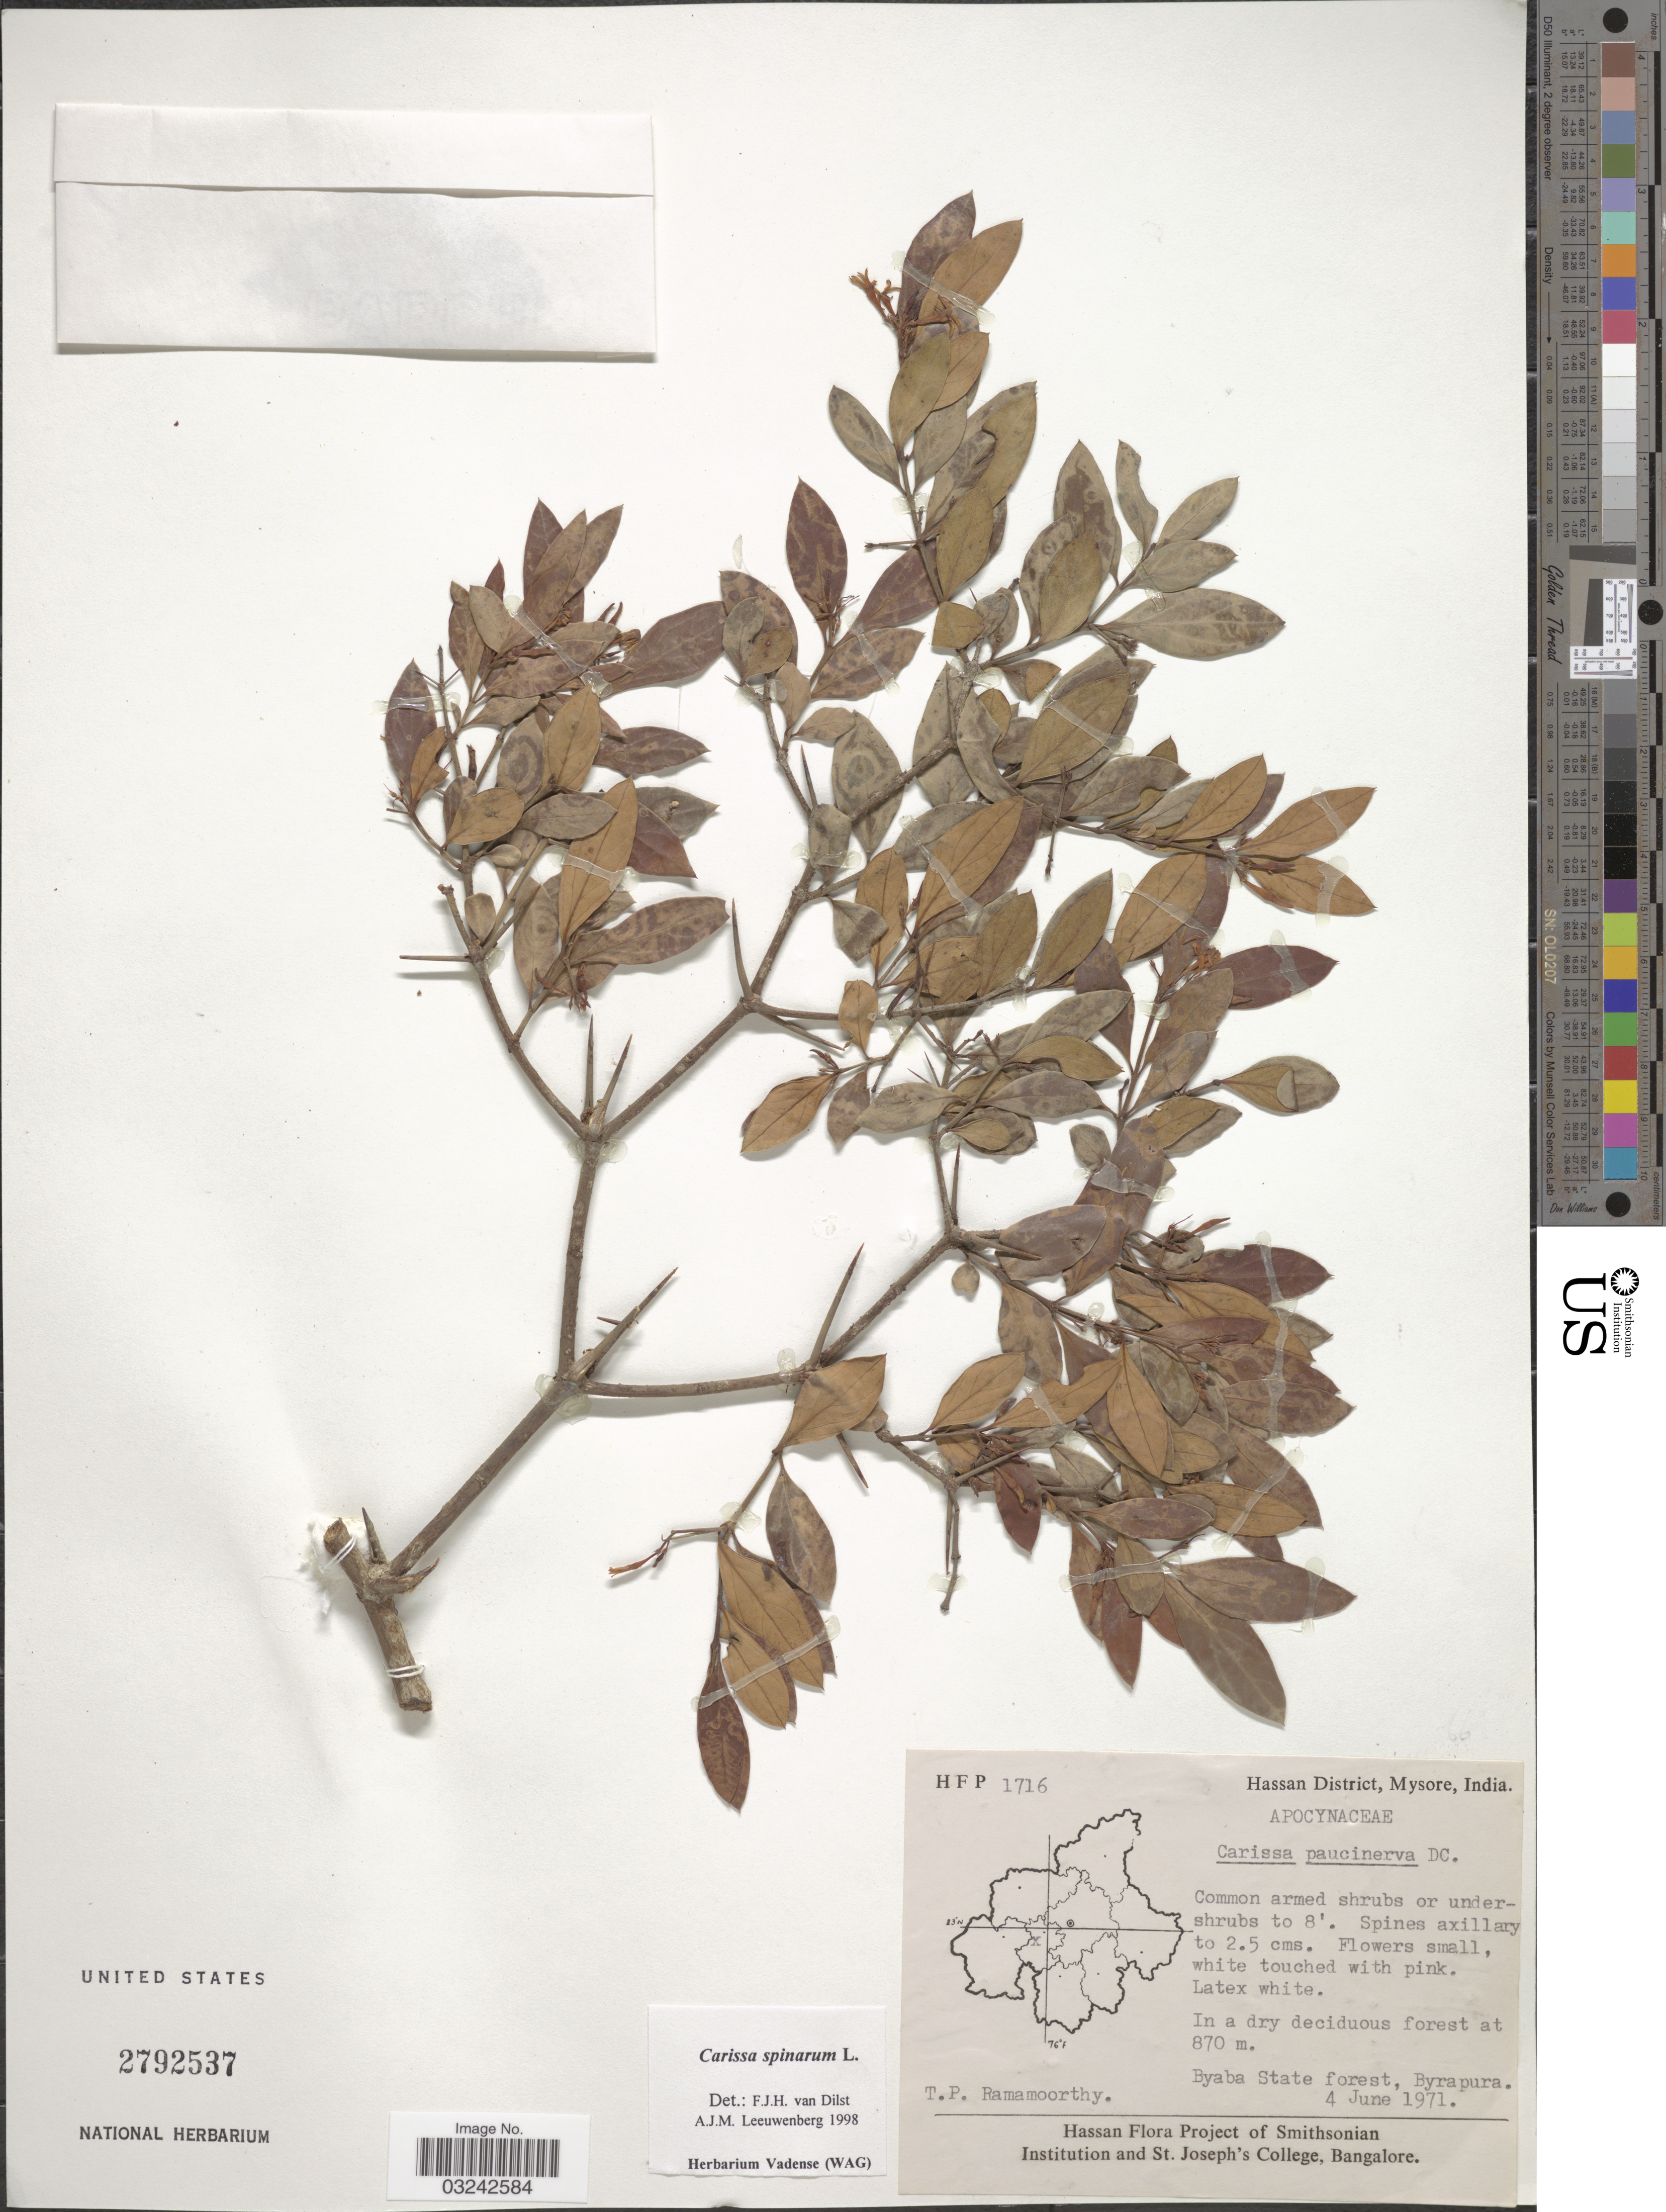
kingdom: Plantae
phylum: Tracheophyta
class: Magnoliopsida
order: Gentianales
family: Apocynaceae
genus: Carissa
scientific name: Carissa spinarum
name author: L.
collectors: T. P. Ramamoorthy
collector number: HFP1716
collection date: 1971-06-04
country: India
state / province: Karnataka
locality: Hassan District, Mysore. Byaba State Forest, Byrapura.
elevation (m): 870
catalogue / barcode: US 2792537